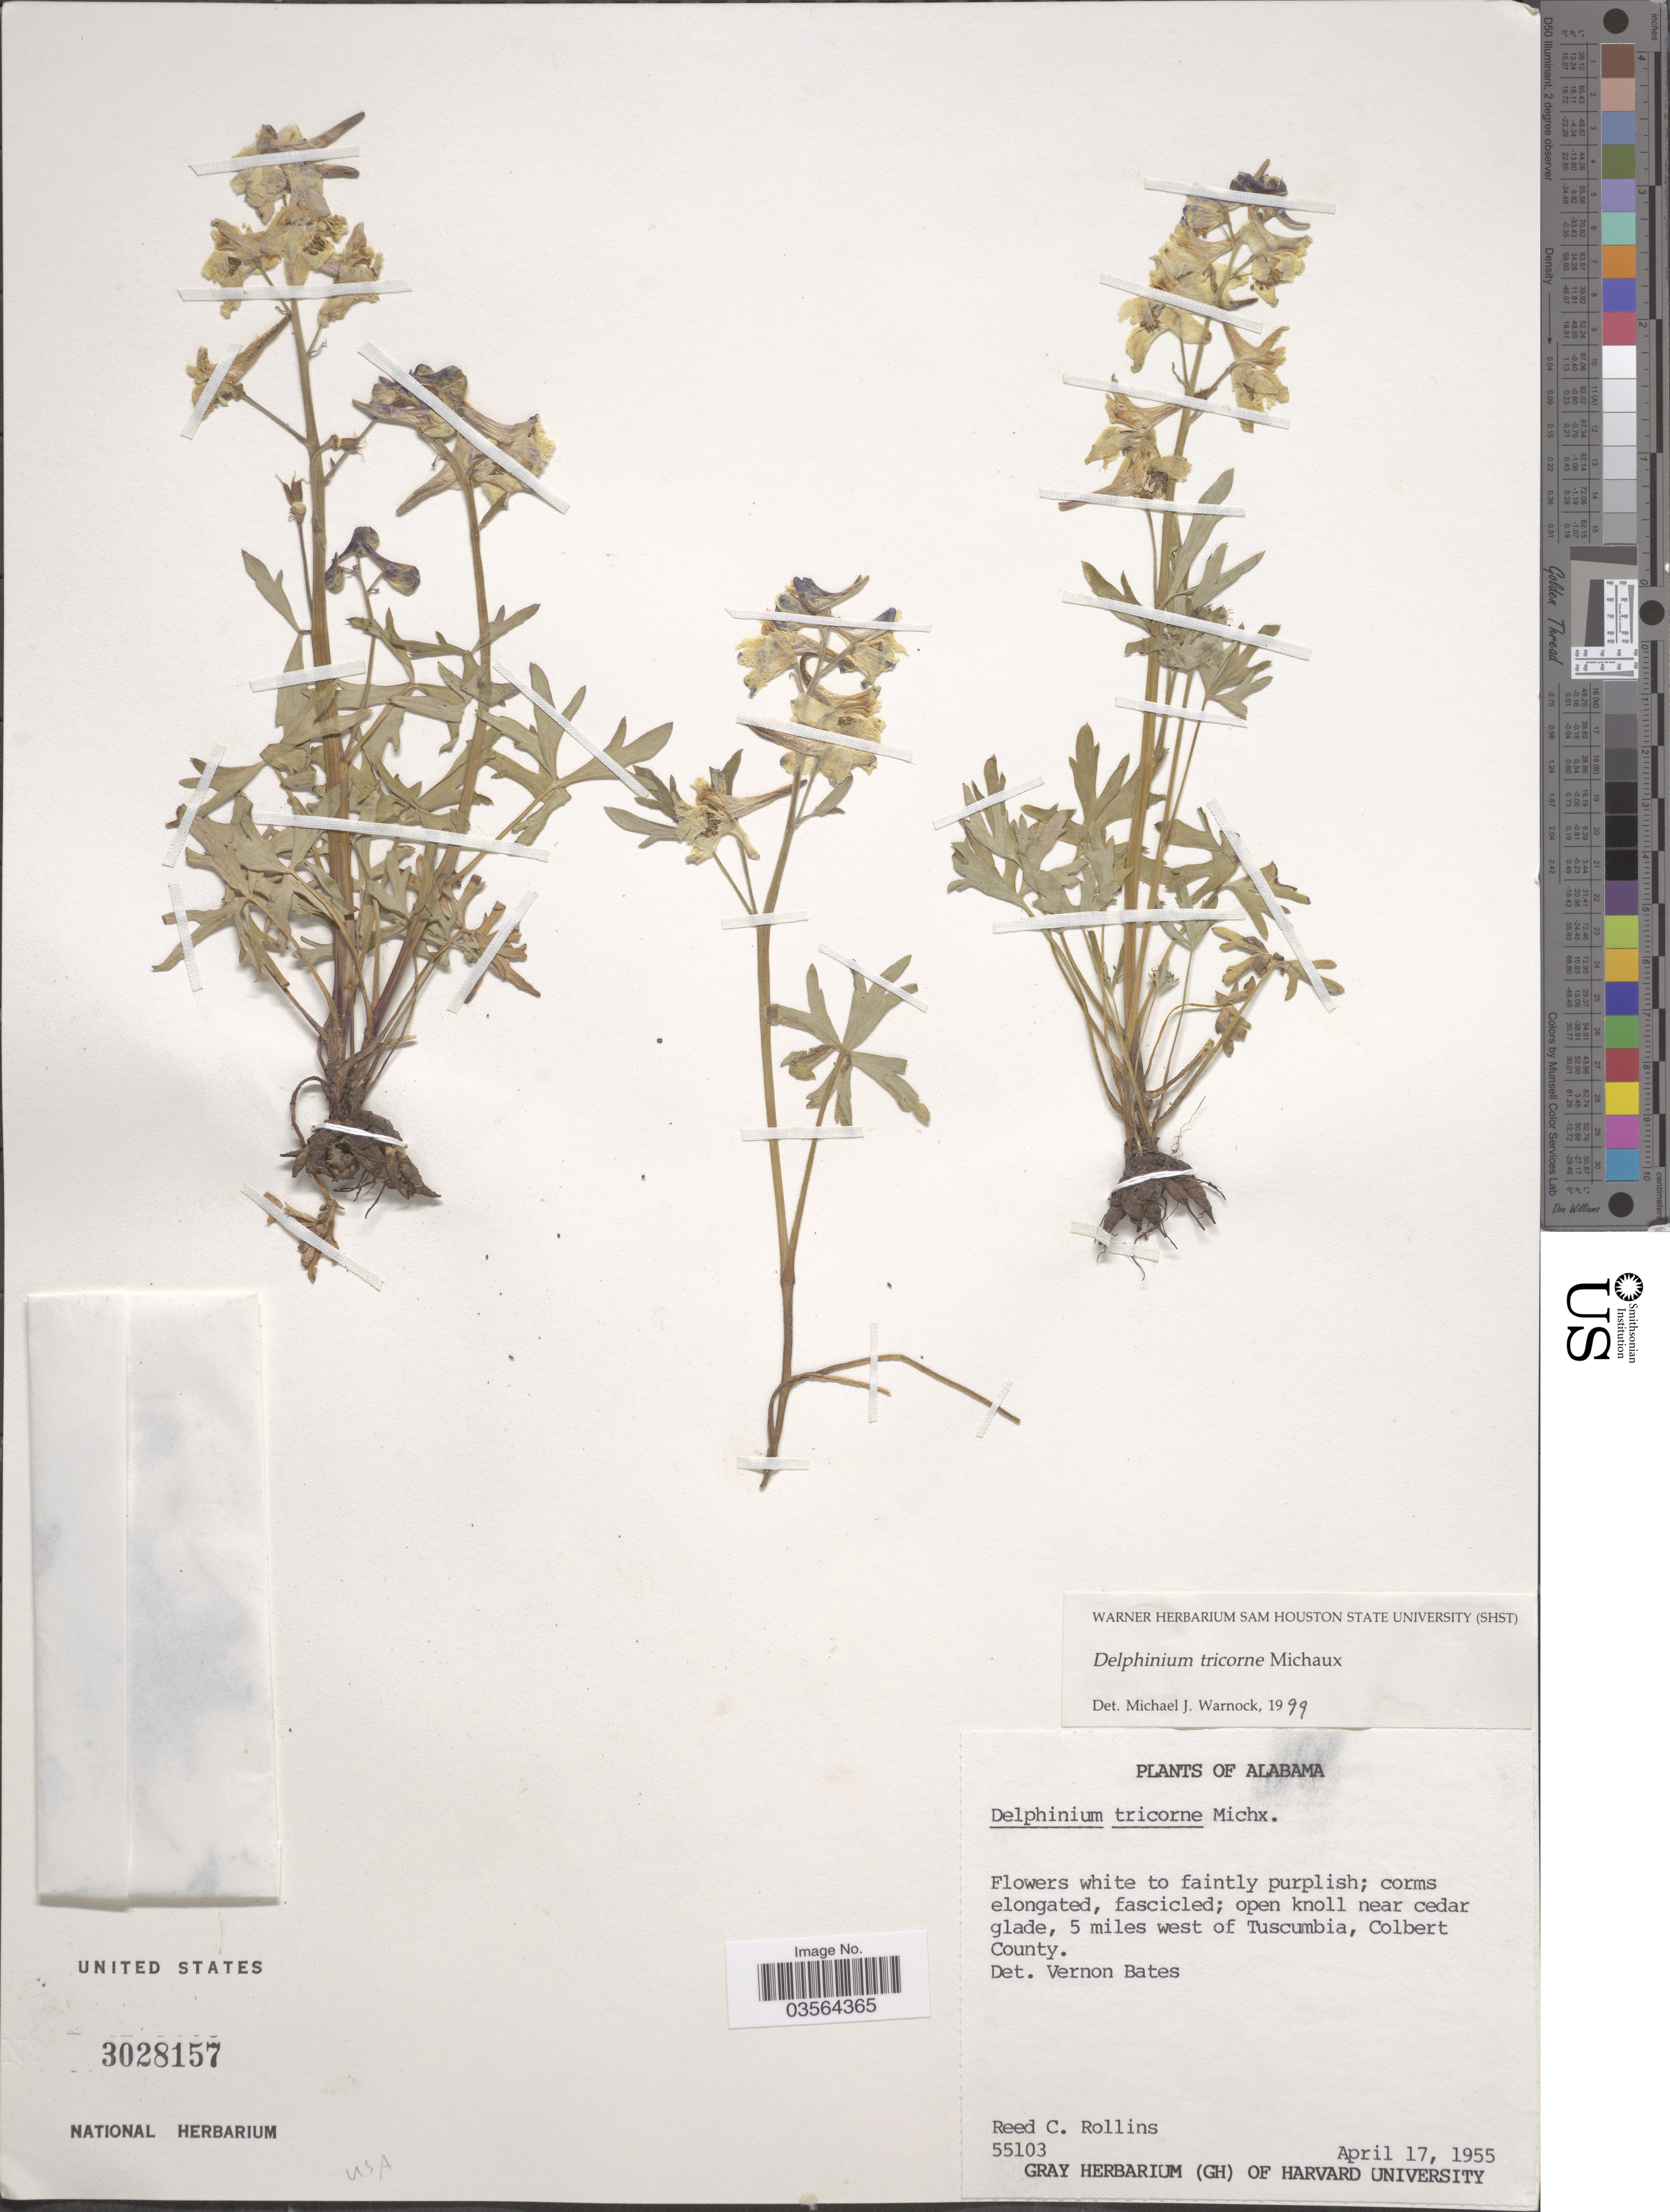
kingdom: Plantae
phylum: Tracheophyta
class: Magnoliopsida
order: Ranunculales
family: Ranunculaceae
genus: Delphinium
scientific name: Delphinium tricorne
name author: Michx.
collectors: R. C. Rollins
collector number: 55103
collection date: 1955-04-17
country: United States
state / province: Alabama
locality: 5 miles west of Tuscumbia, Colbert County.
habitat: open knoll near cedar glade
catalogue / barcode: US 3028157